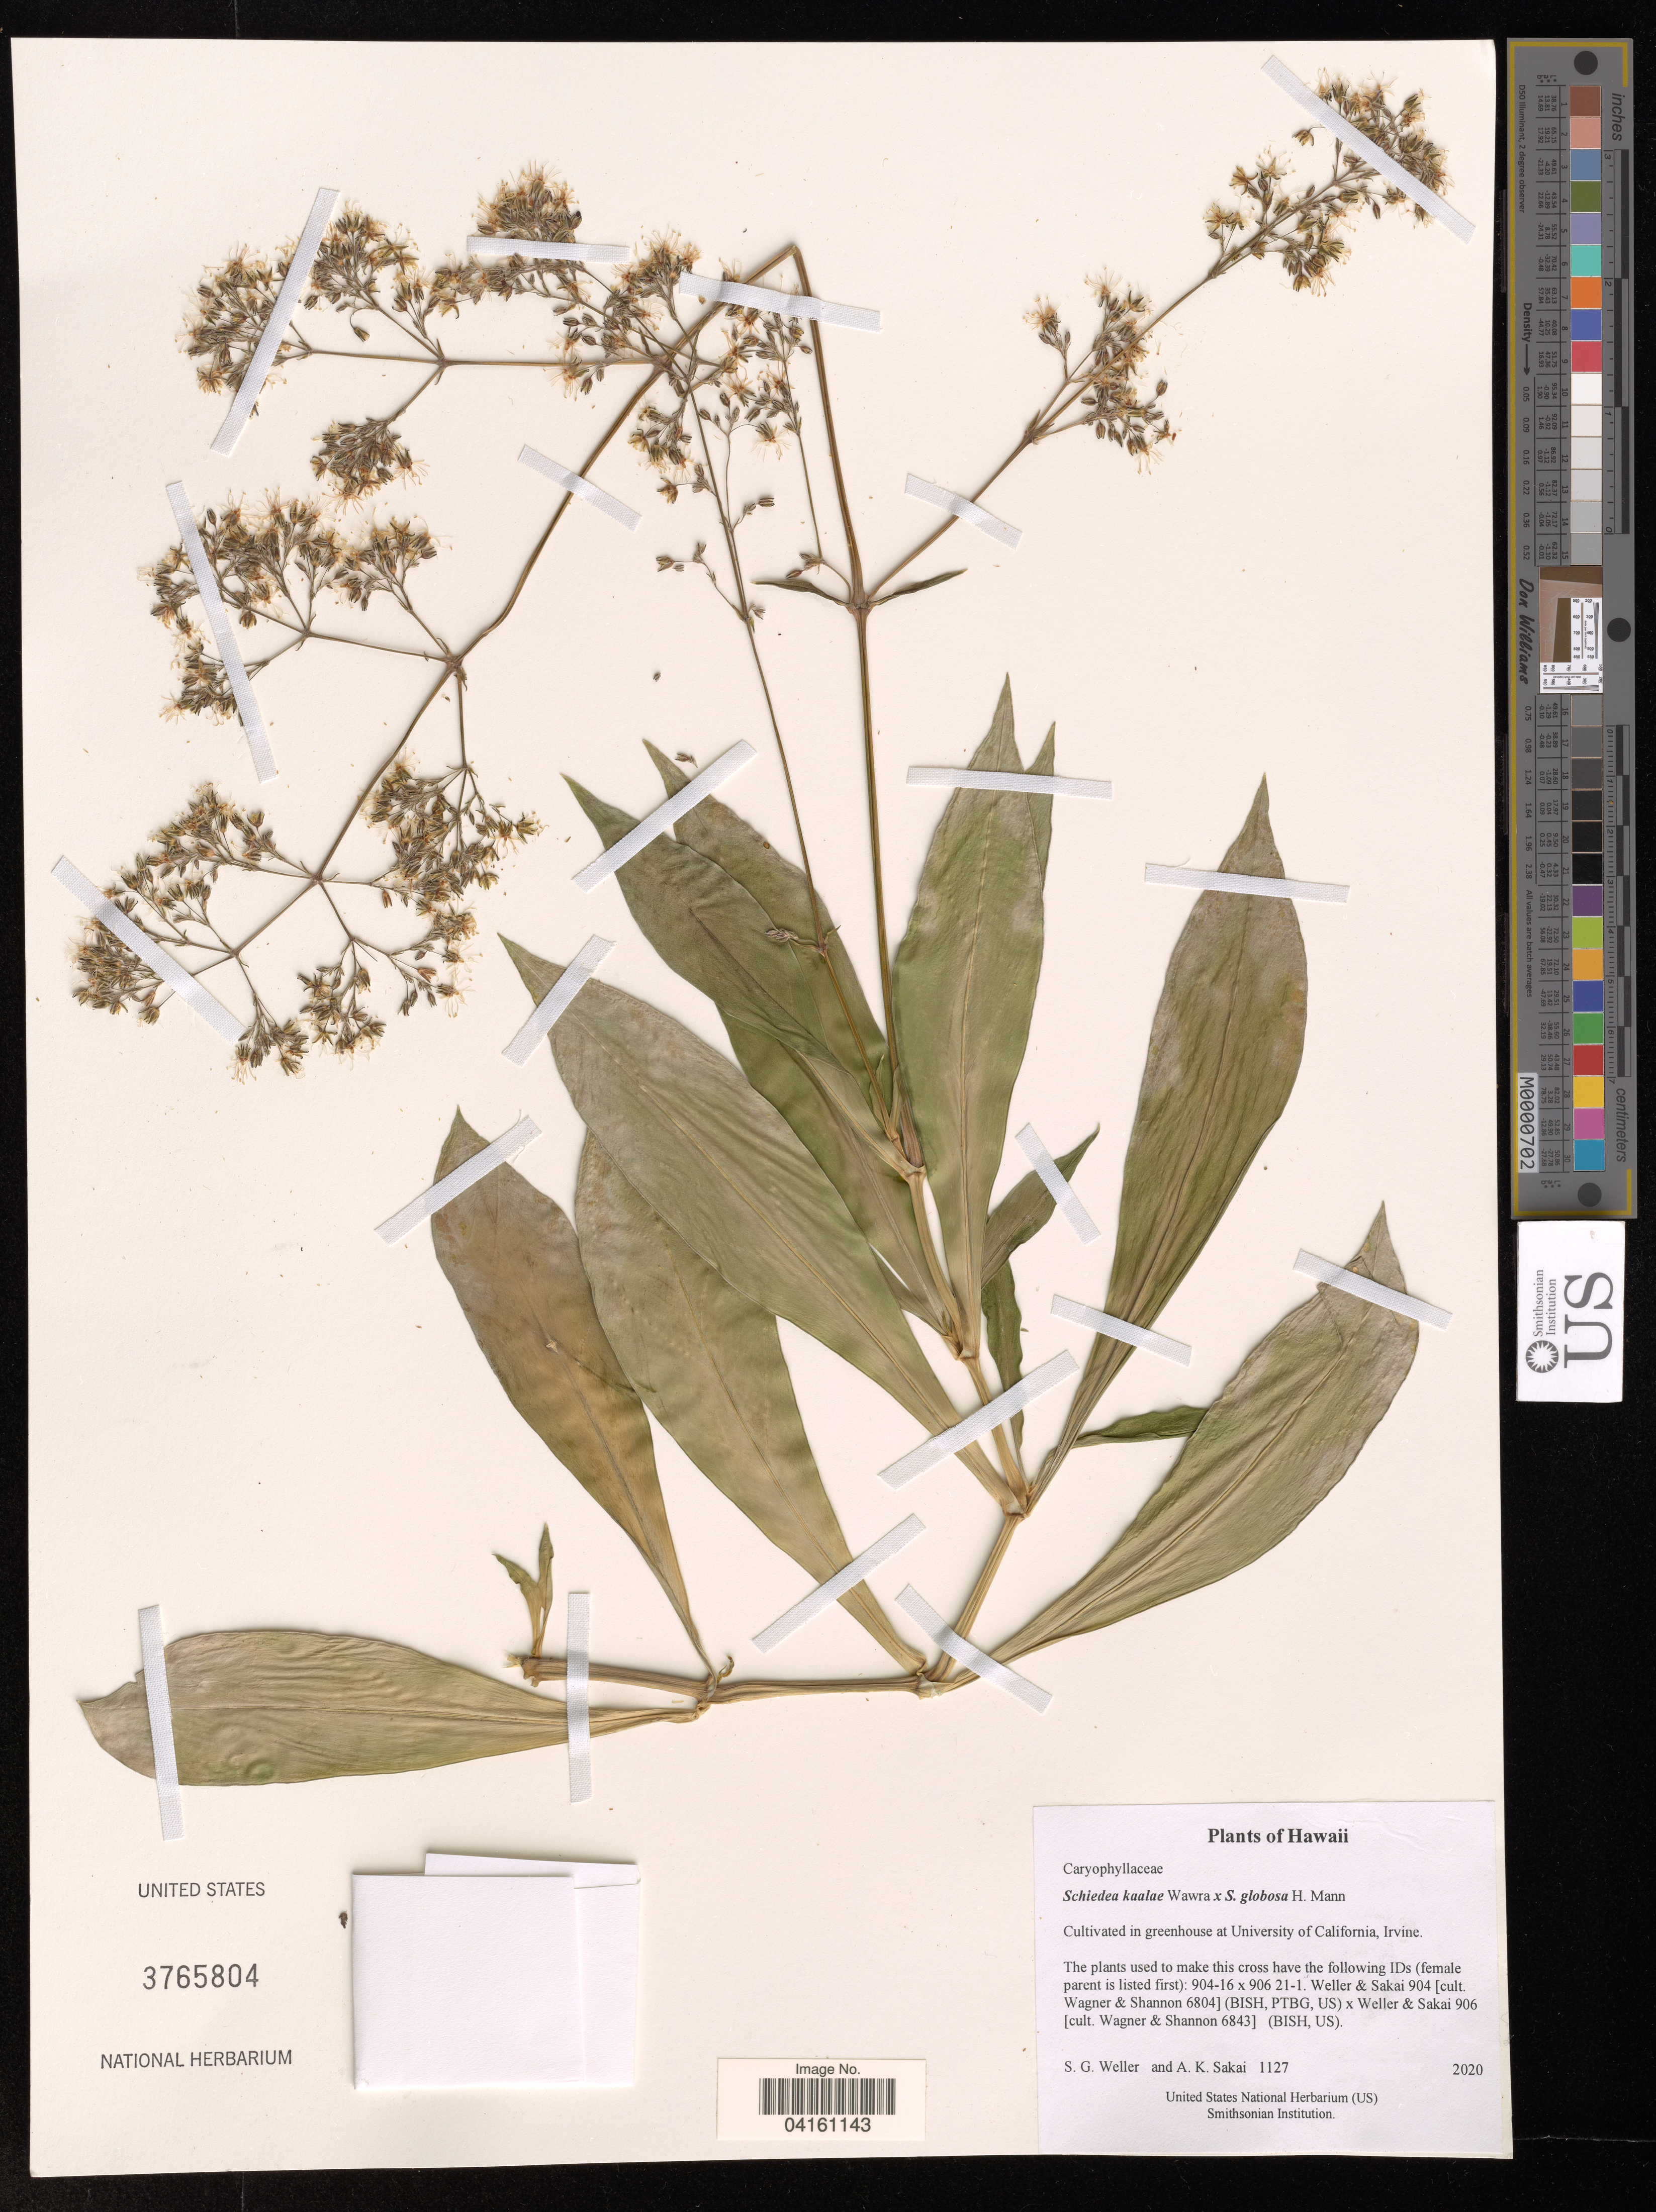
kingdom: Plantae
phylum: Tracheophyta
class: Magnoliopsida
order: Caryophyllales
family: Caryophyllaceae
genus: Schiedea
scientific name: Schiedea globosa x S. kaalae Wawra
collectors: S. G. Weller & A. Sakai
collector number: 1127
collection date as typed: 2020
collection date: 2020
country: United States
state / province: California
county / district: Orange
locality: Cultivated in greenhouse at University of California, Irvine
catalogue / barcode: US 3765804